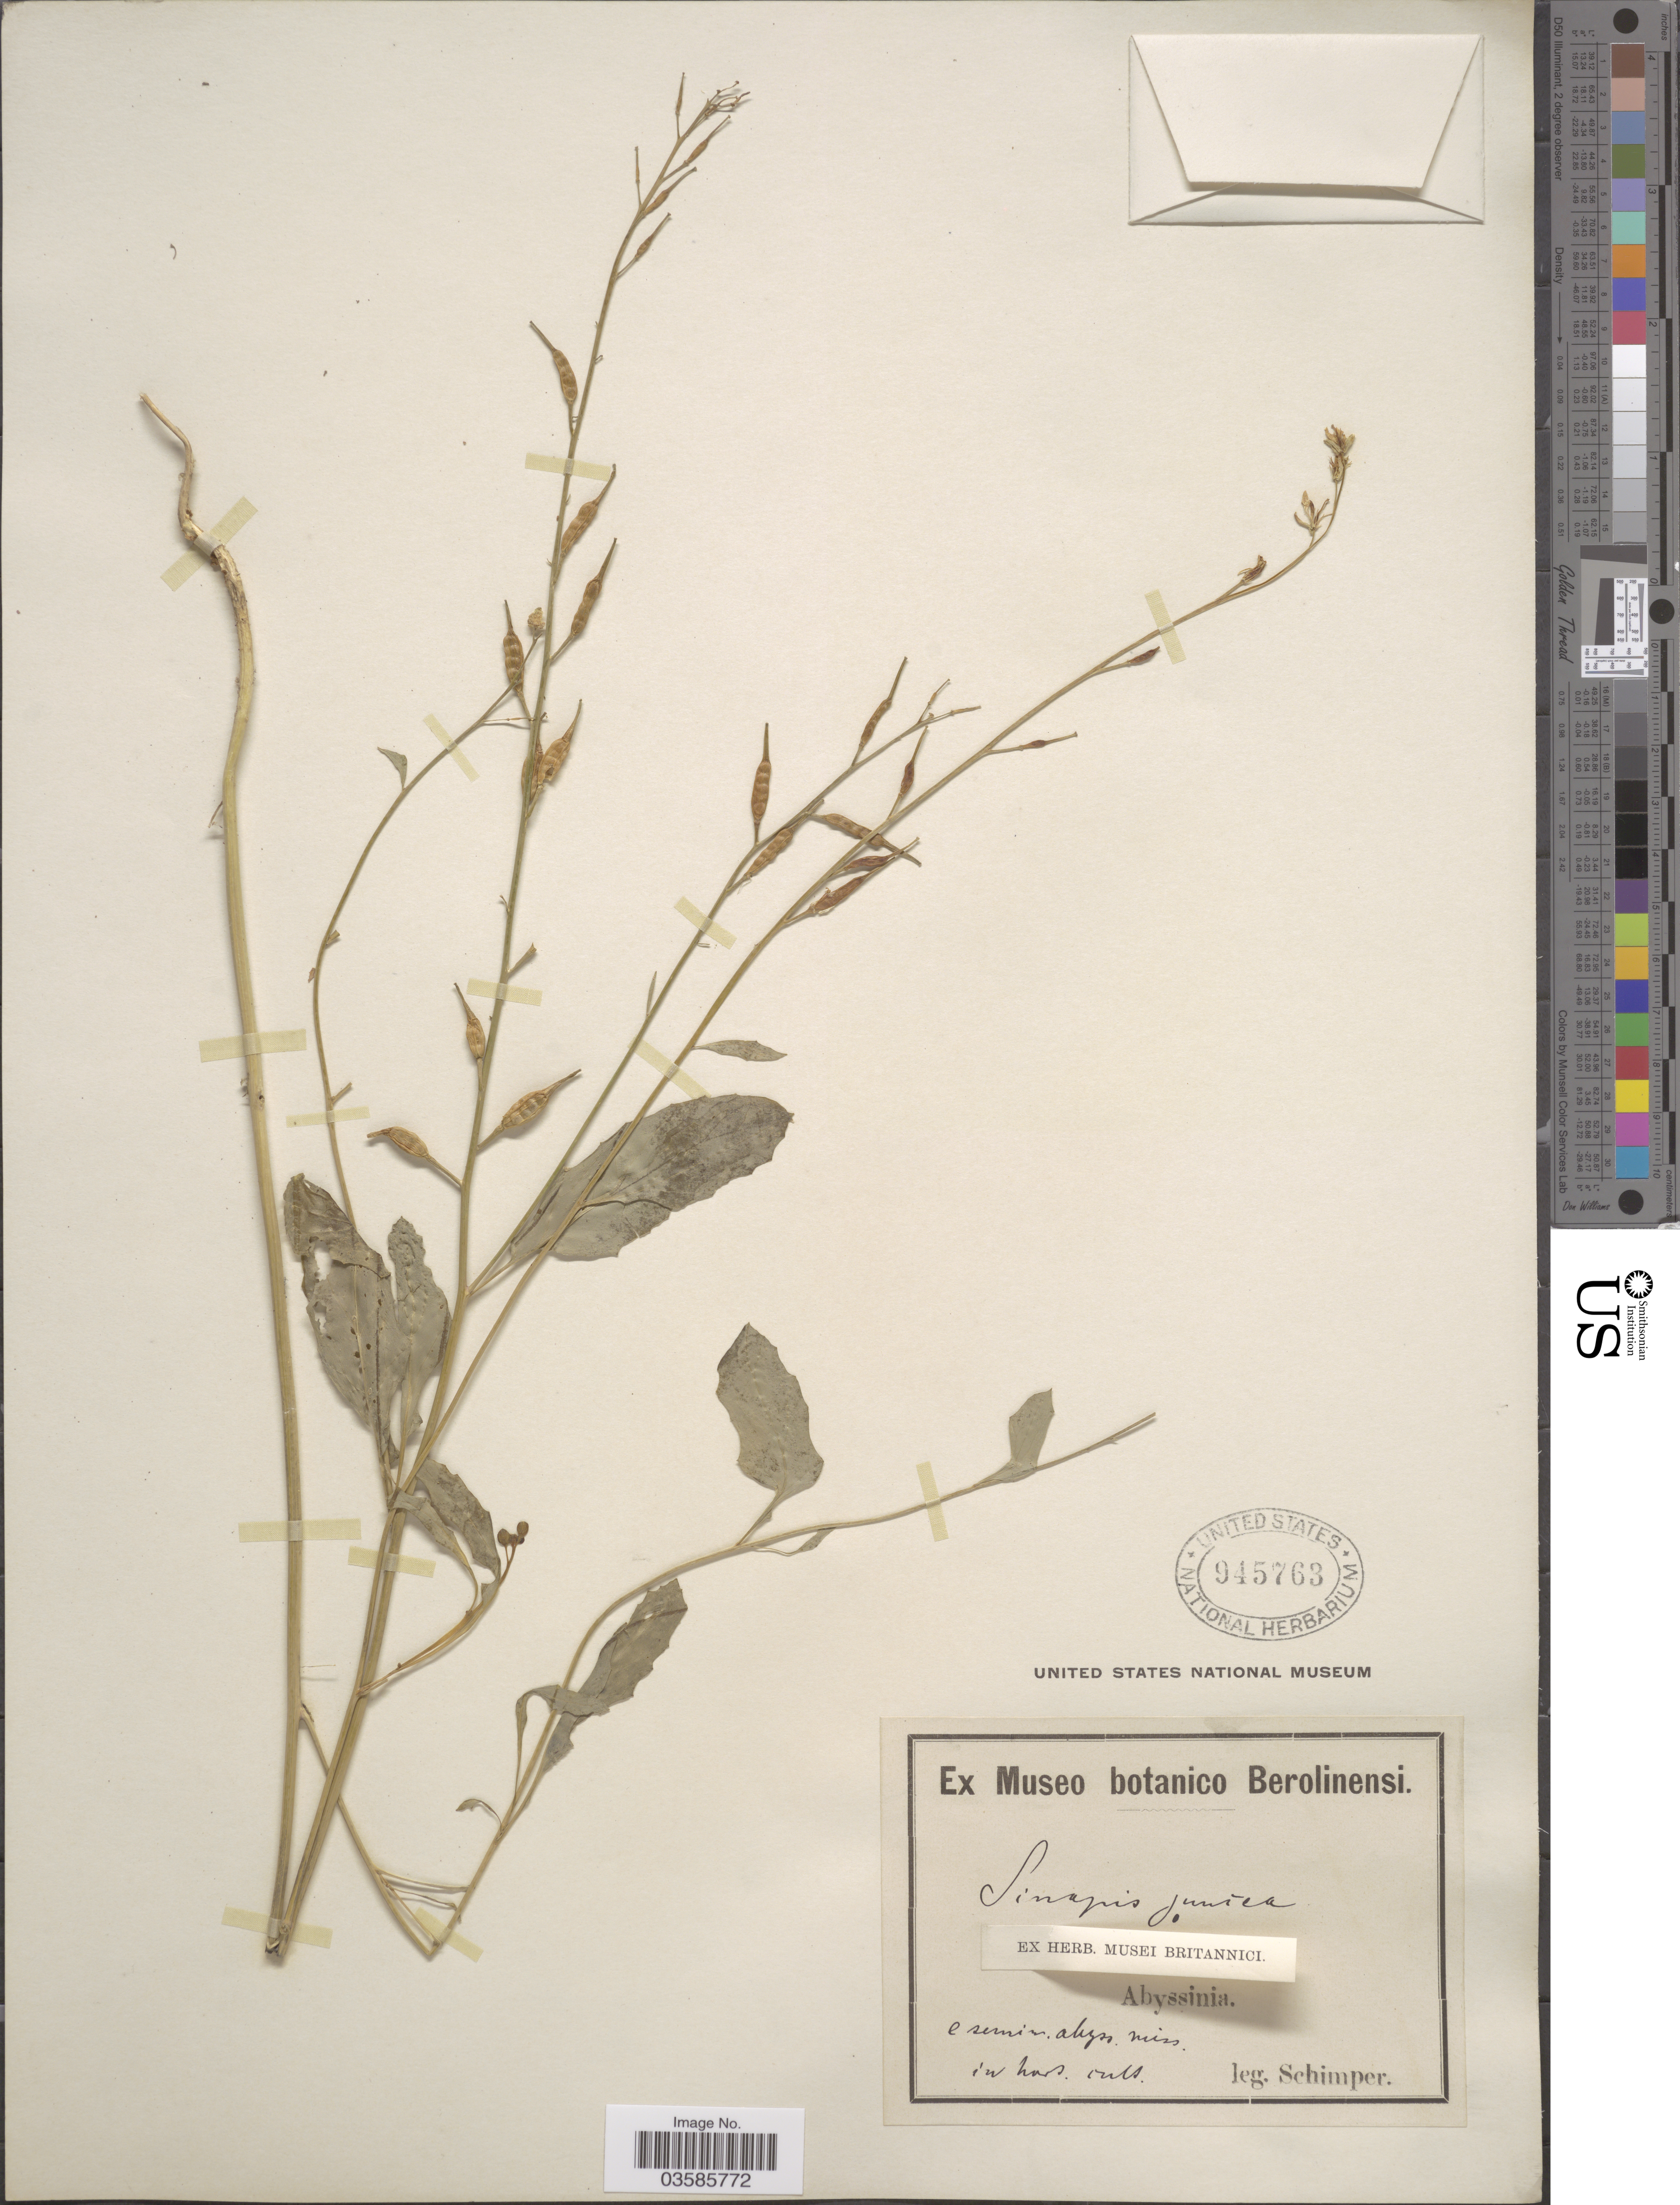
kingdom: Plantae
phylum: Tracheophyta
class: Magnoliopsida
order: Brassicales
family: Brassicaceae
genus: Brassica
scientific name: Brassica juncea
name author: (L.) Czern.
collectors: -. Schimper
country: Ethiopia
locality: Abyssinia.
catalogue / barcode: US 945763